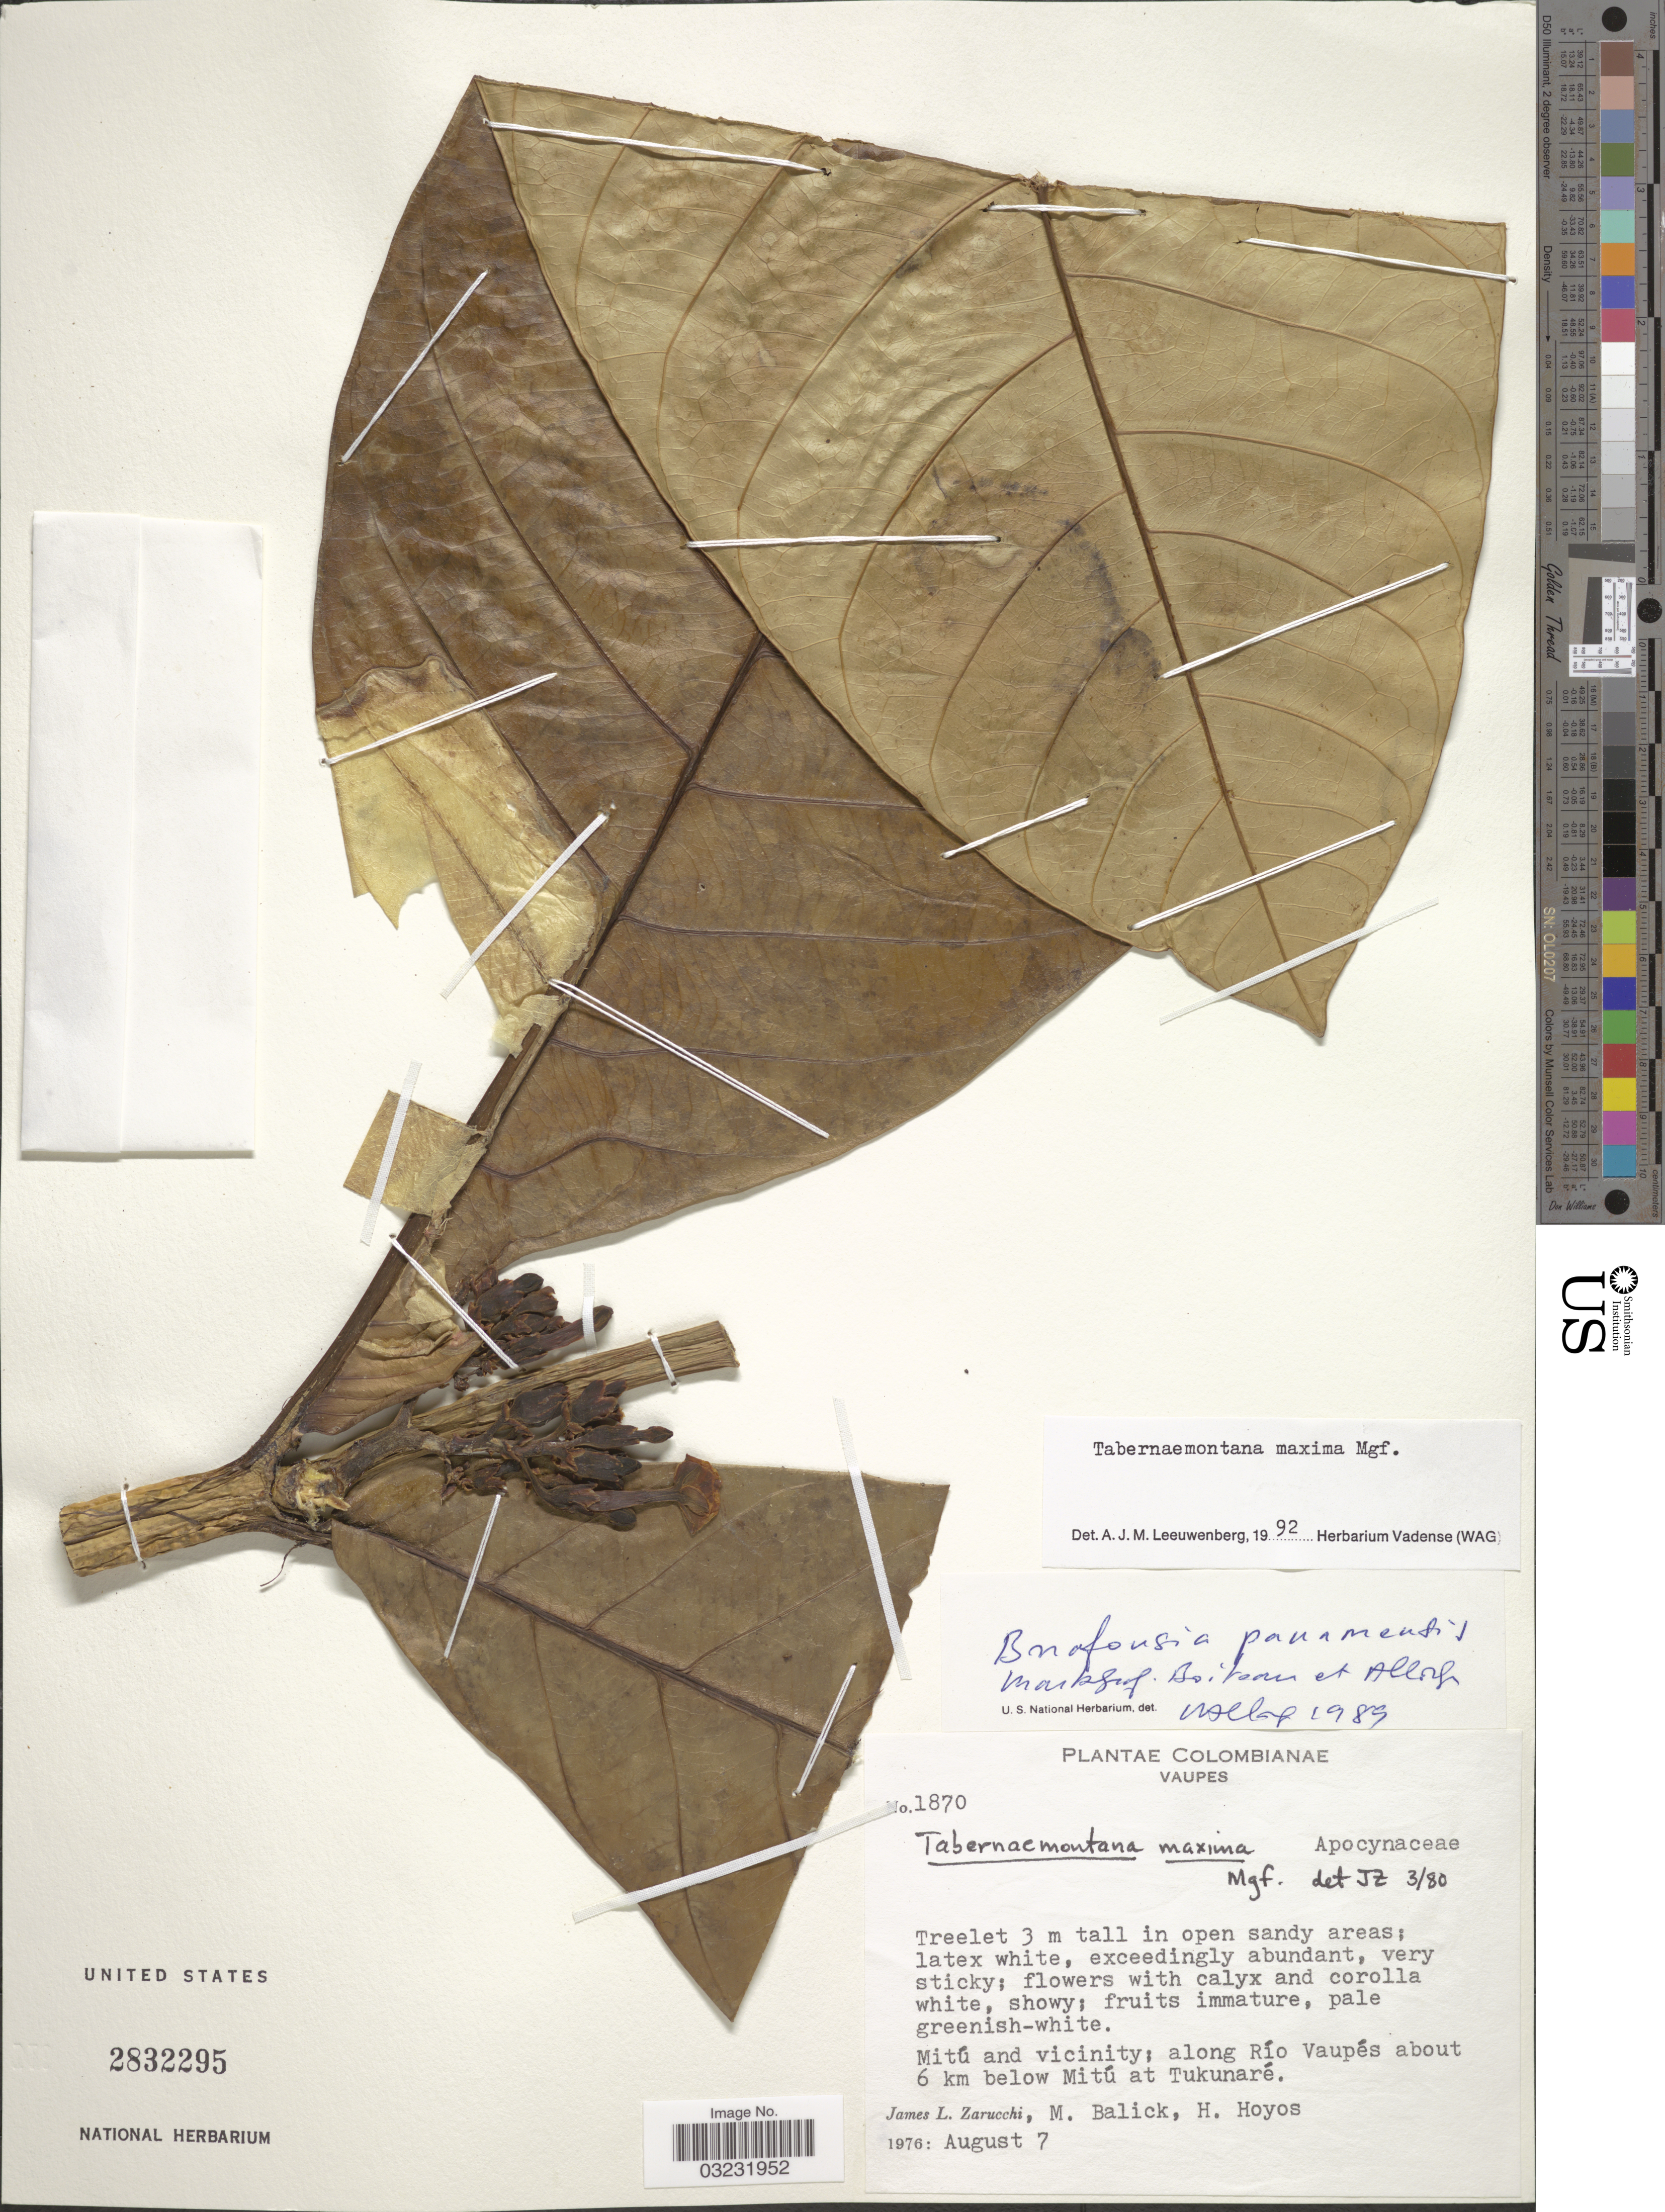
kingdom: Plantae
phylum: Tracheophyta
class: Magnoliopsida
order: Gentianales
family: Apocynaceae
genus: Tabernaemontana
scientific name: Tabernaemontana maxima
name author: Markgr.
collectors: J. L. Zarucchi, M. Balick & H. Hoyos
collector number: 1870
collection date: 1976-08-07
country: Colombia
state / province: Vaupés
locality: Mitú and vicinity; along Río Vaupés about 6 km below Mitú at Tukunaré.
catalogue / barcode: US 2832295